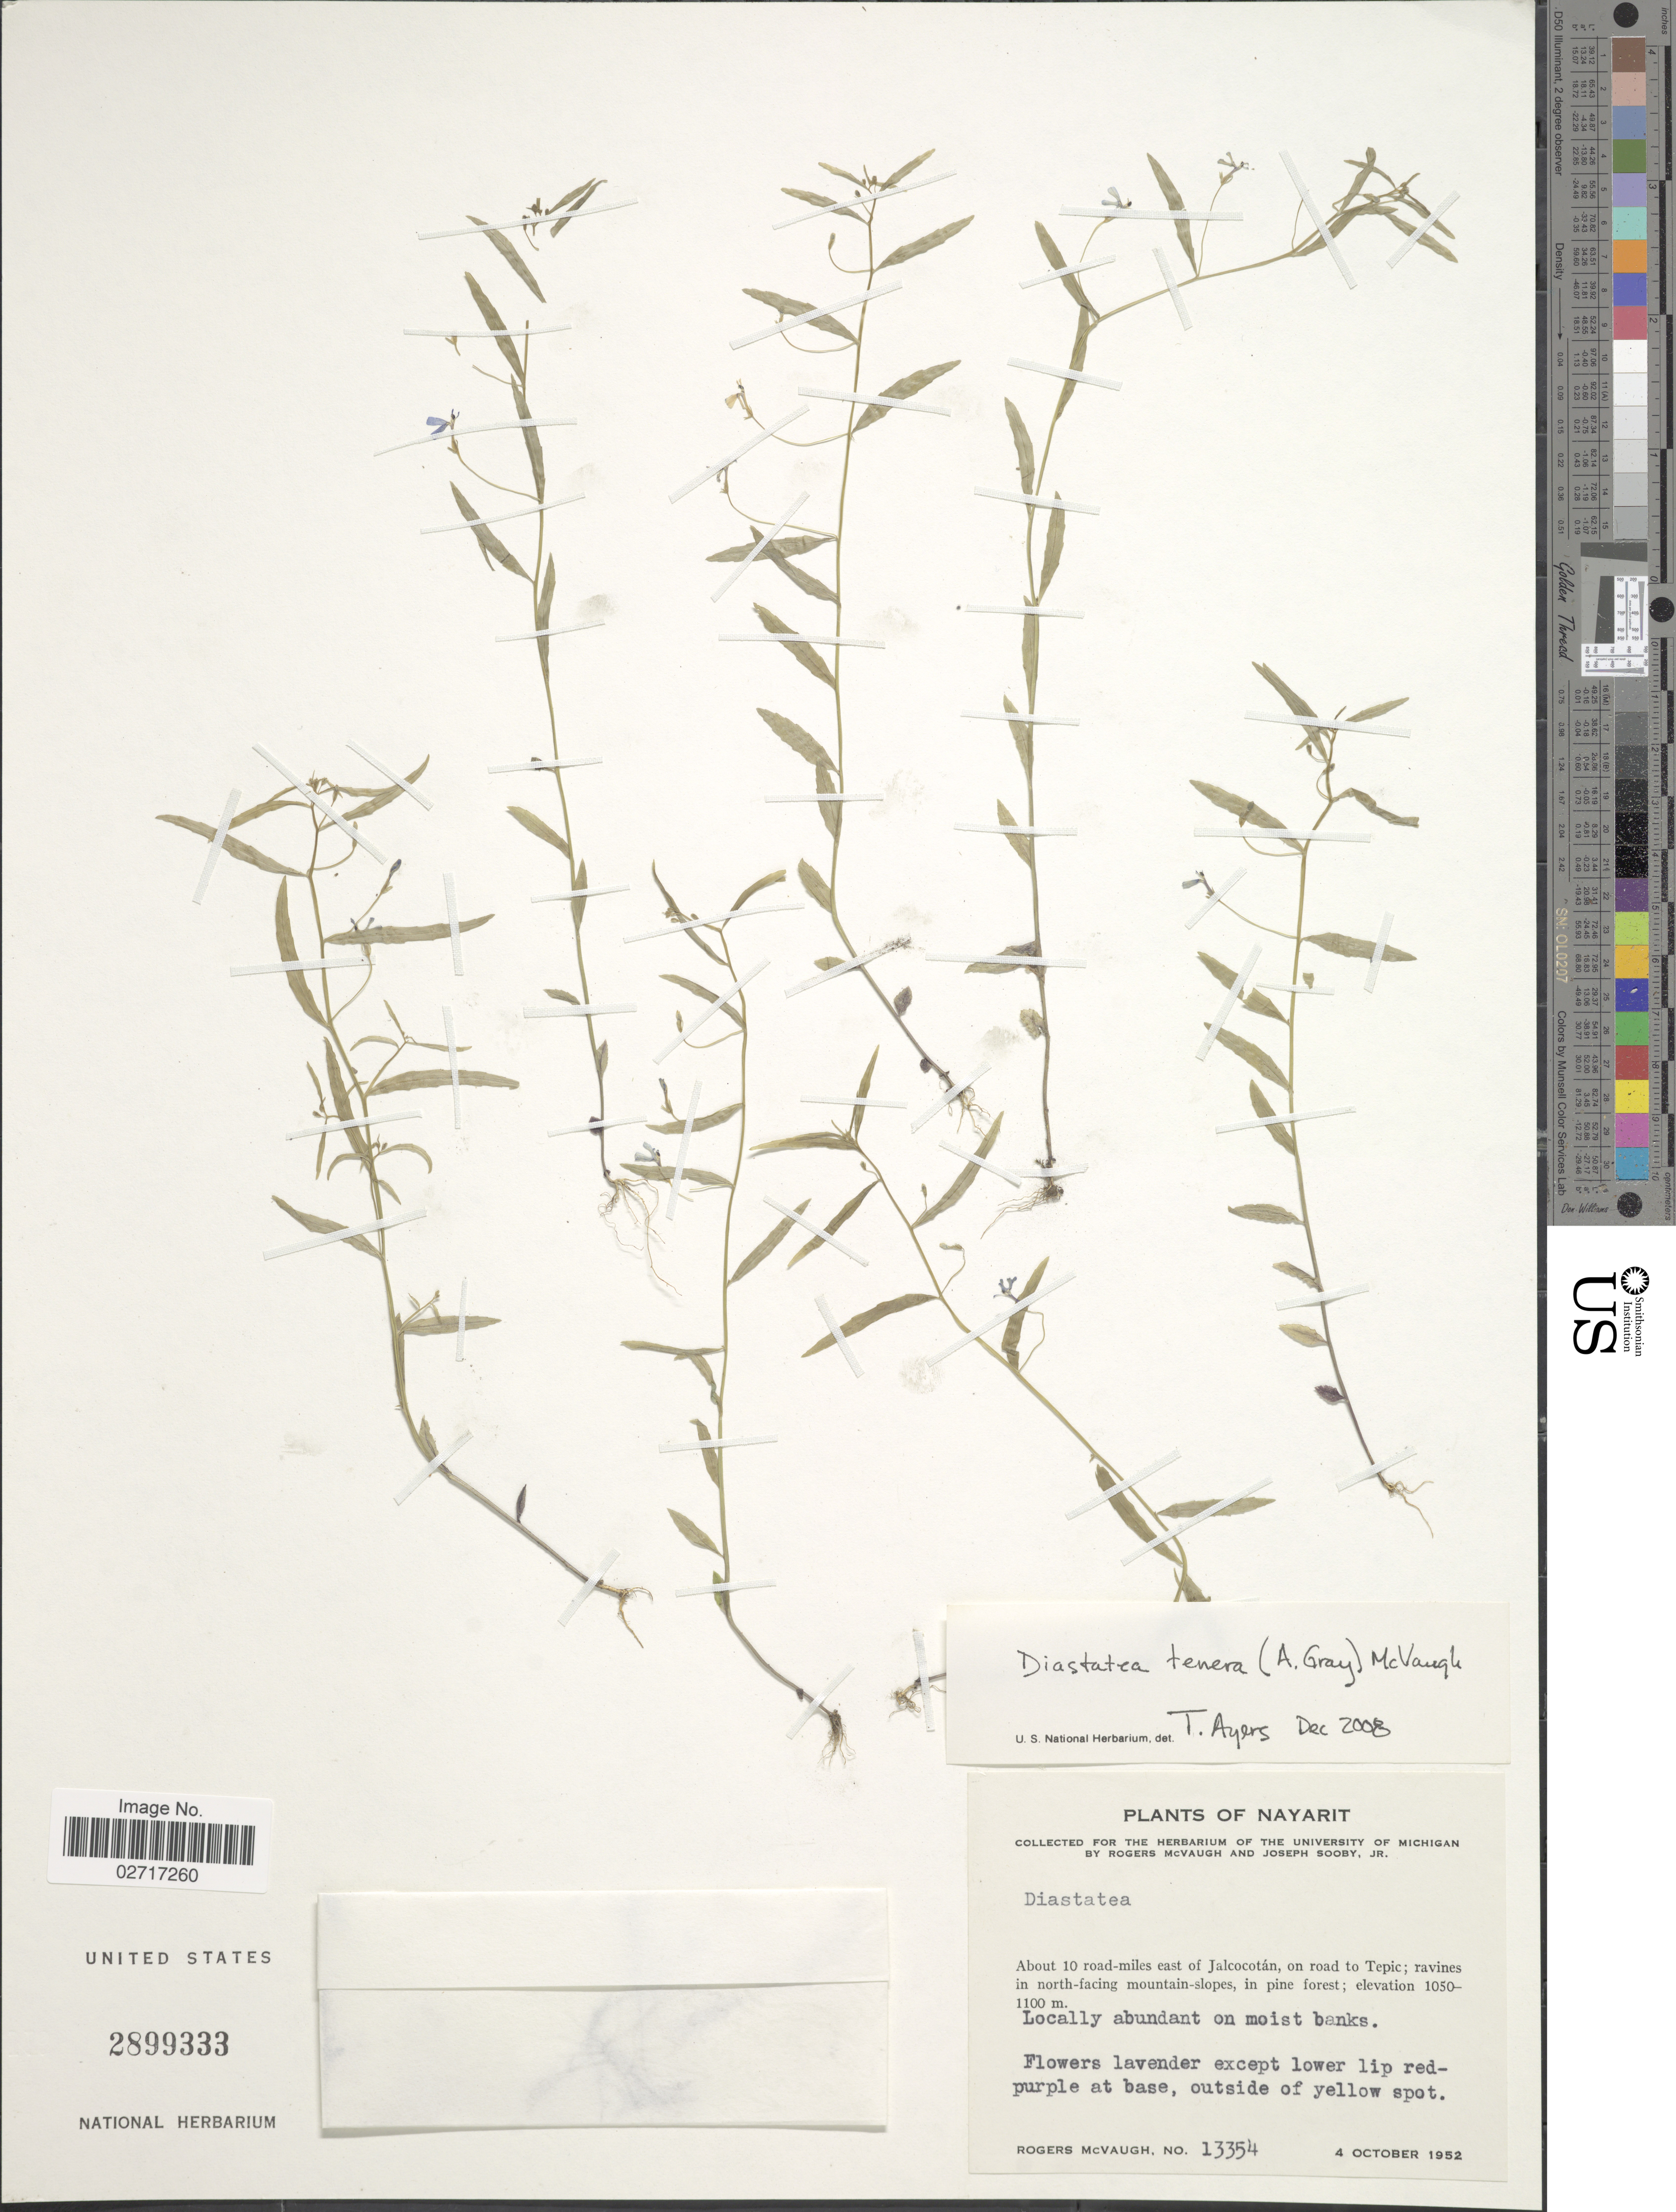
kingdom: Plantae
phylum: Tracheophyta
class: Magnoliopsida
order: Asterales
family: Campanulaceae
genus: Diastatea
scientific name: Diastatea tenera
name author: (A. Gray) McVaugh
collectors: R. McVaugh & J. Sooby Jr.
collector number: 13354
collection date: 1952-10-04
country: Mexico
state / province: Nayarit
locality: About 10 road-miles east of Jalcocotan, on road to Tepic; ravines in north-facing mountain-slopes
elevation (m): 1050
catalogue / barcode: US 2899333